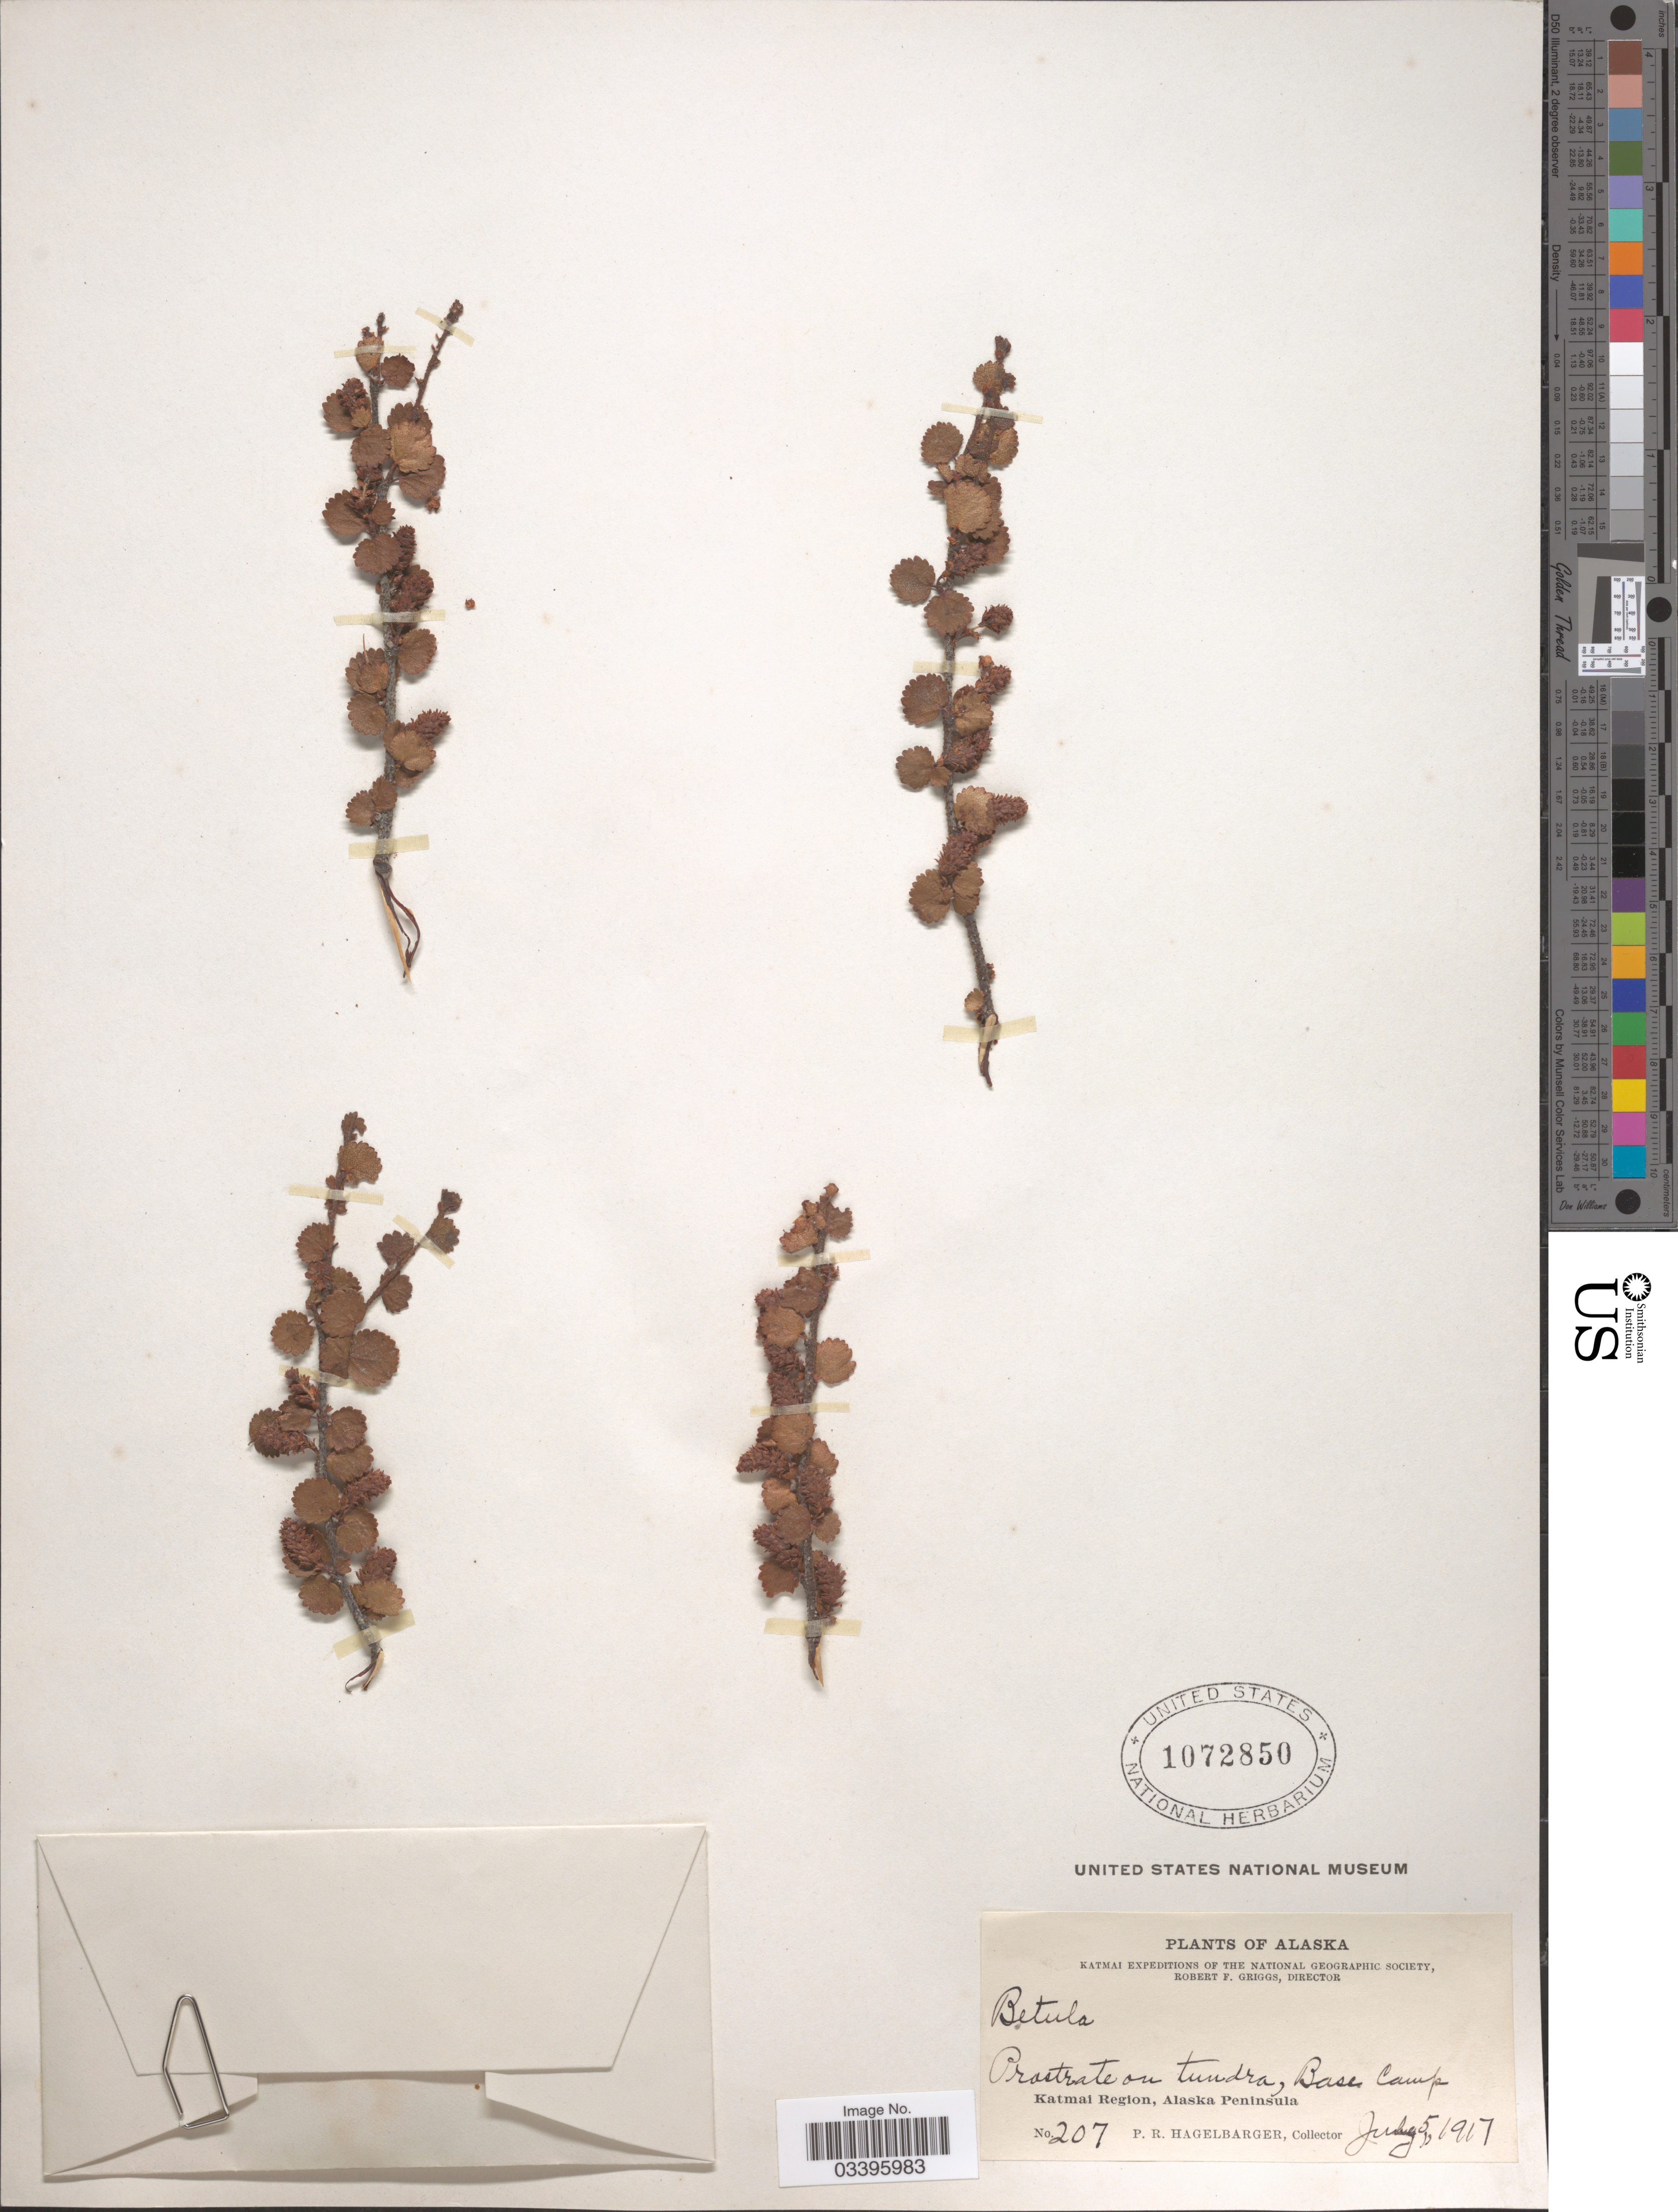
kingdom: Plantae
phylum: Tracheophyta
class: Magnoliopsida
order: Fagales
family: Betulaceae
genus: Betula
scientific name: Betula nana subsp. exilis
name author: L.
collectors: P. Hagelbarger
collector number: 207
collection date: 1917-07-05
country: United States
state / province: Alaska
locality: Prostrate on tundra, Base Camp. Katmai Region, Alaska Peninsula.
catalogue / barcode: US 1072850